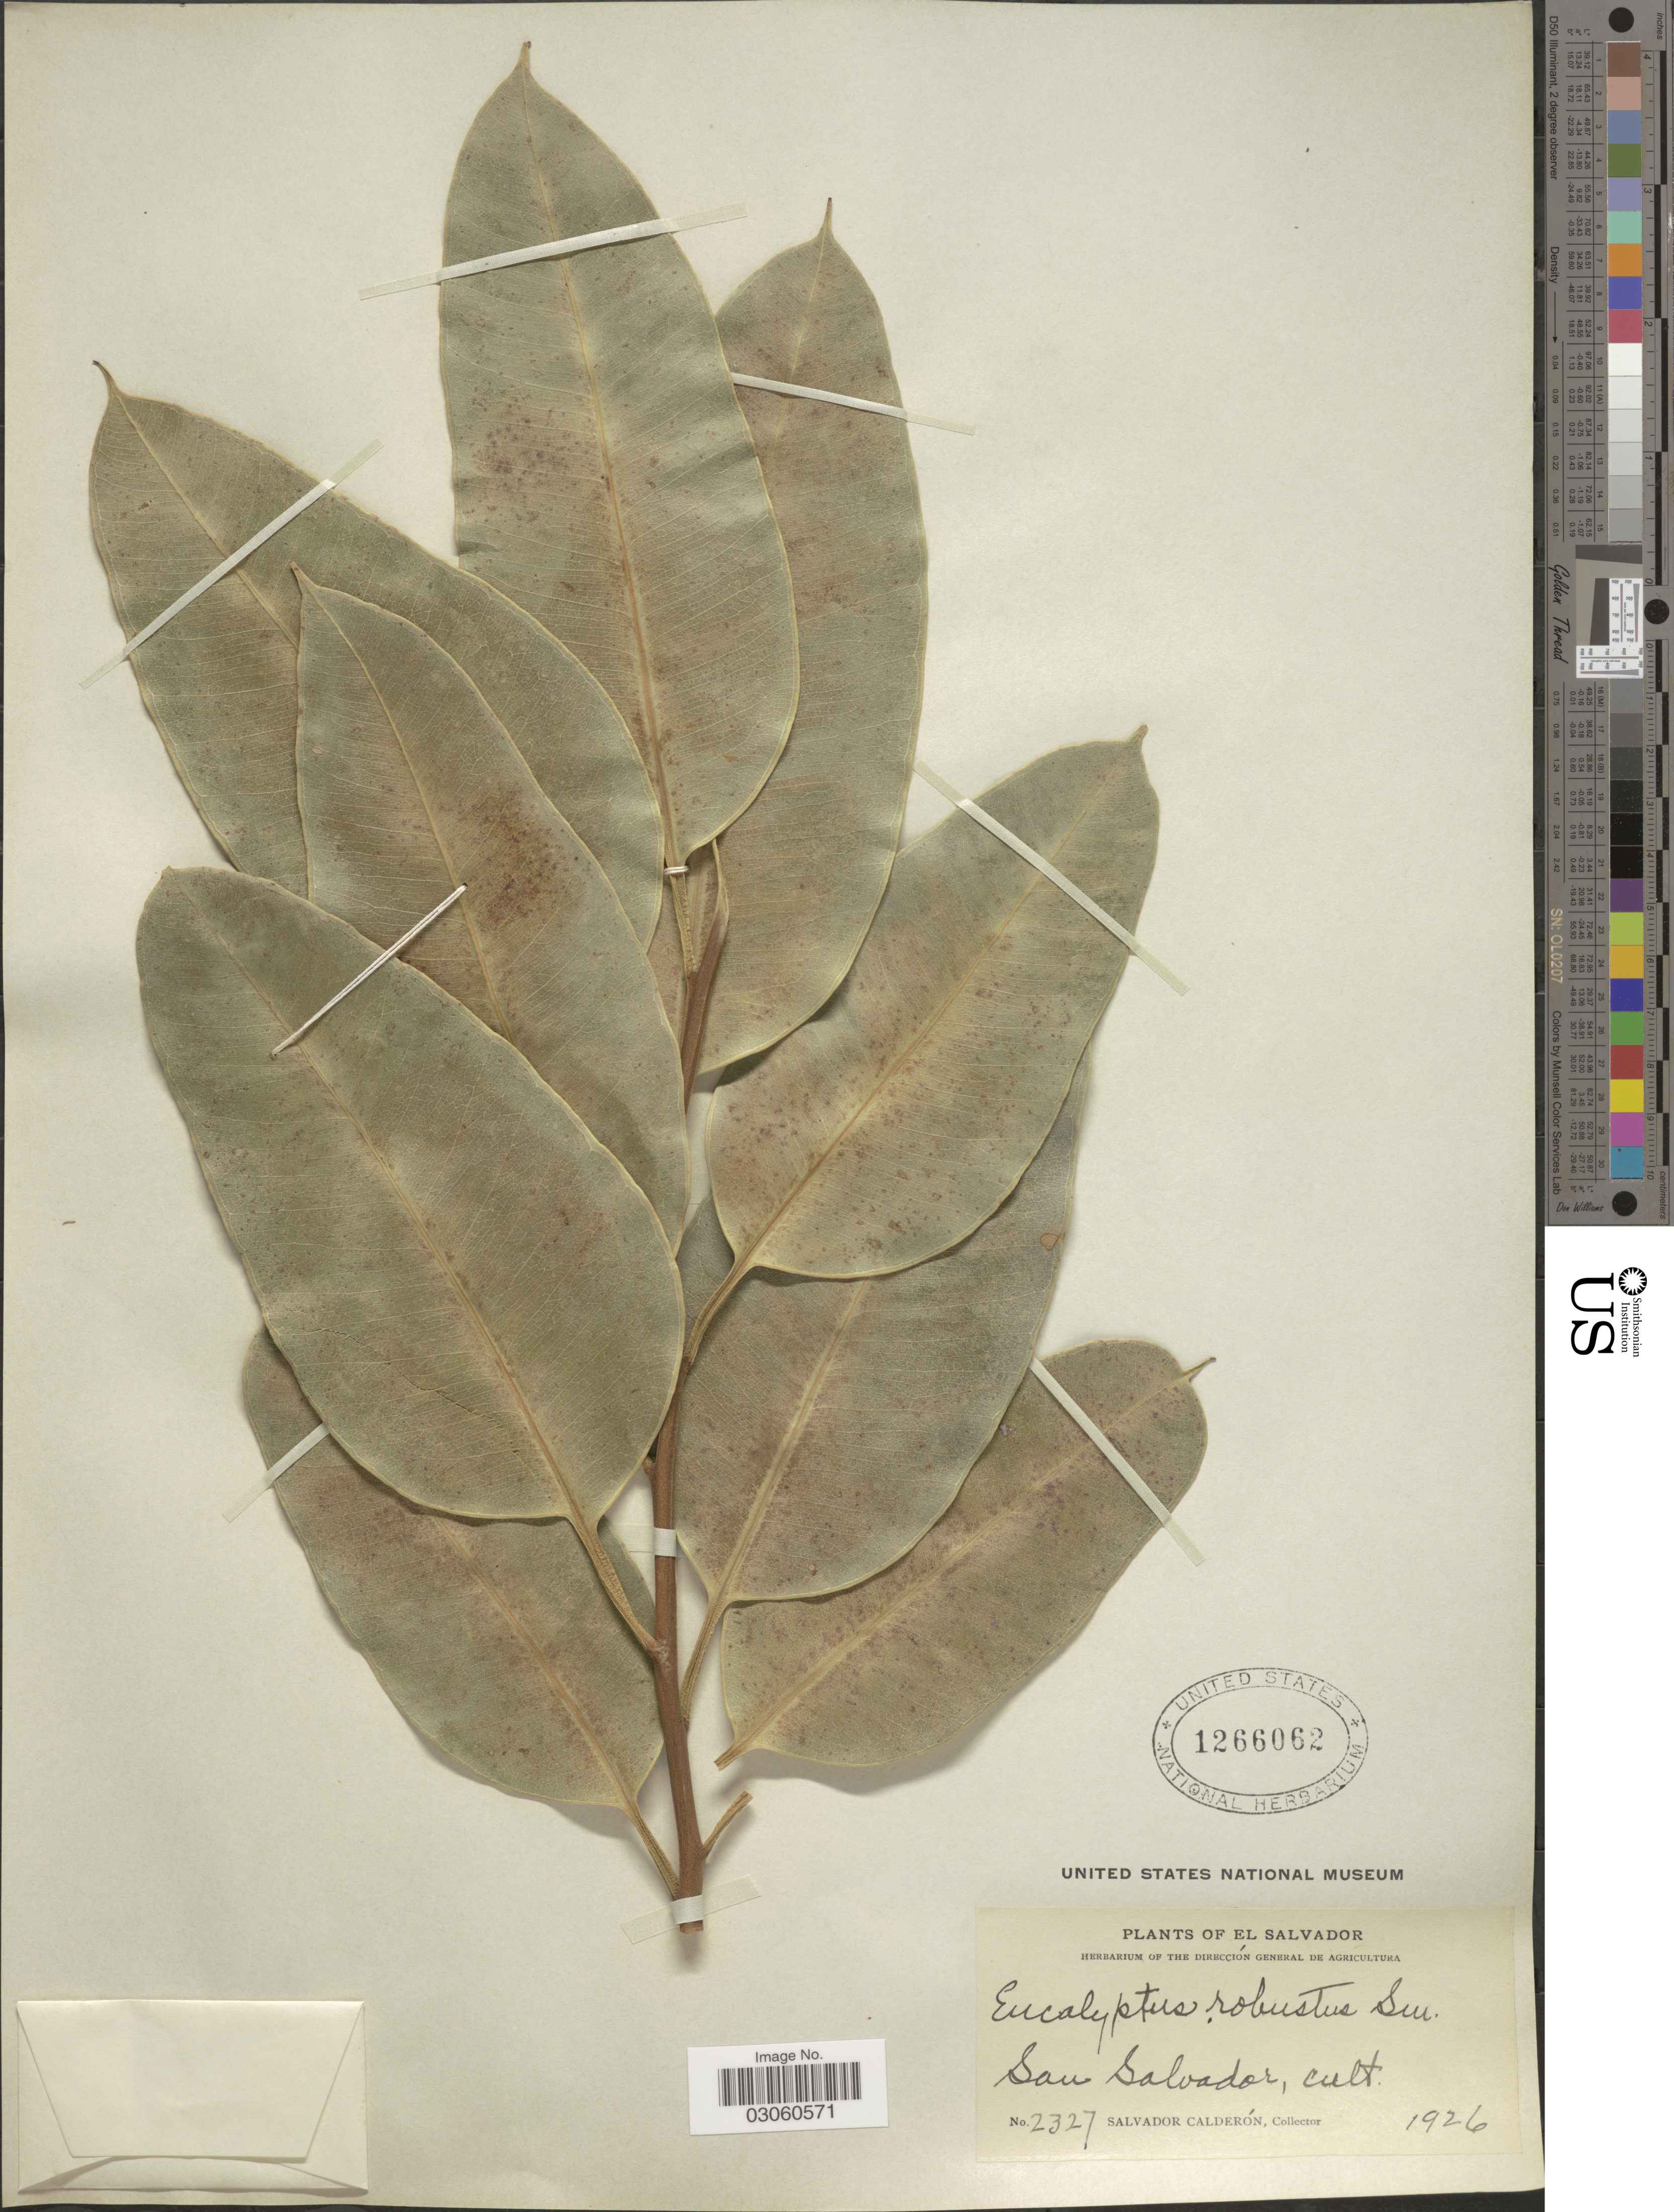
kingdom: Plantae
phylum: Tracheophyta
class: Magnoliopsida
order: Myrtales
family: Myrtaceae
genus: Eucalyptus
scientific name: Eucalyptus robusta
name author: Sm.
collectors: S. Calderón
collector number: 2327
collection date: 1926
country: El Salvador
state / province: San Salvador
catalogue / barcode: US 1266062